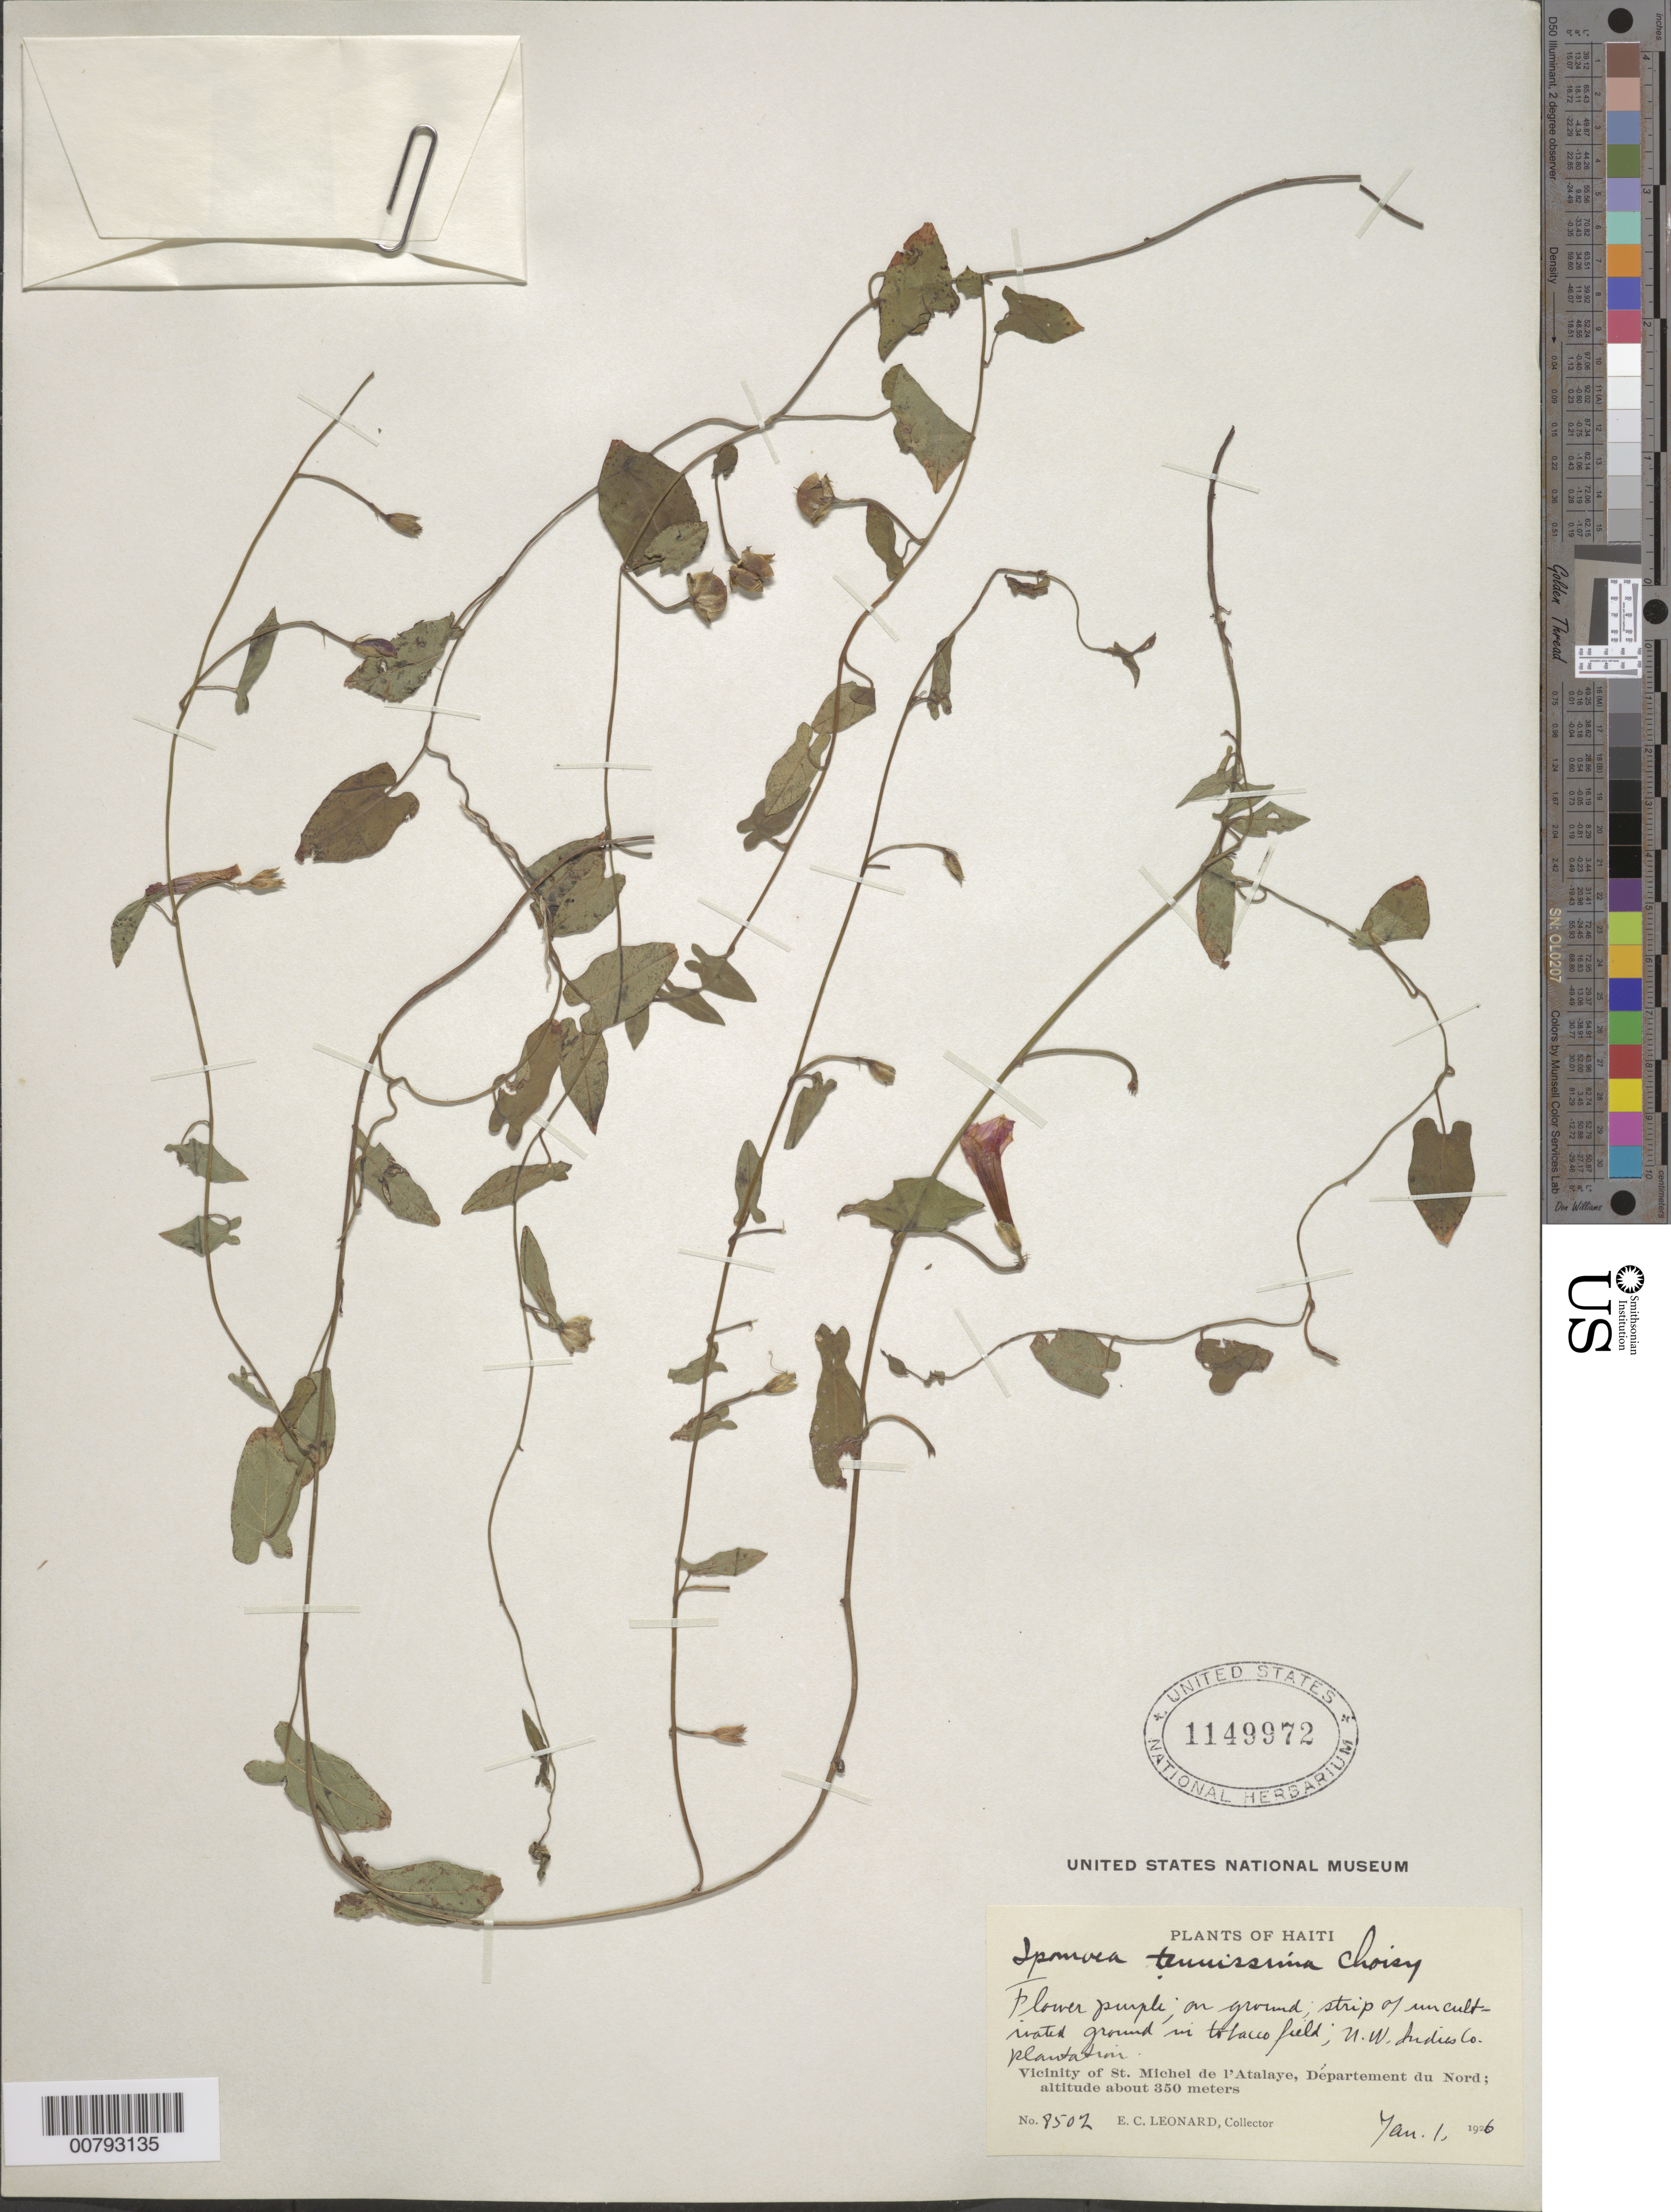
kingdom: Plantae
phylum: Tracheophyta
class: Magnoliopsida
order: Solanales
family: Convolvulaceae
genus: Ipomoea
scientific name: Ipomoea tenuissima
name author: Choisy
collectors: E. C. Leonard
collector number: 8502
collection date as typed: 01 Jan 1926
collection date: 1926-01-01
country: Haiti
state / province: Nord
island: Hispaniola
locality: Vicinity of St. Michel de l'Atalaye, N.W. Indies Co. plantation.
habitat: On ground; strip of uncultivated ground in tobacco field.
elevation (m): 350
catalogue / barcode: US 1149972